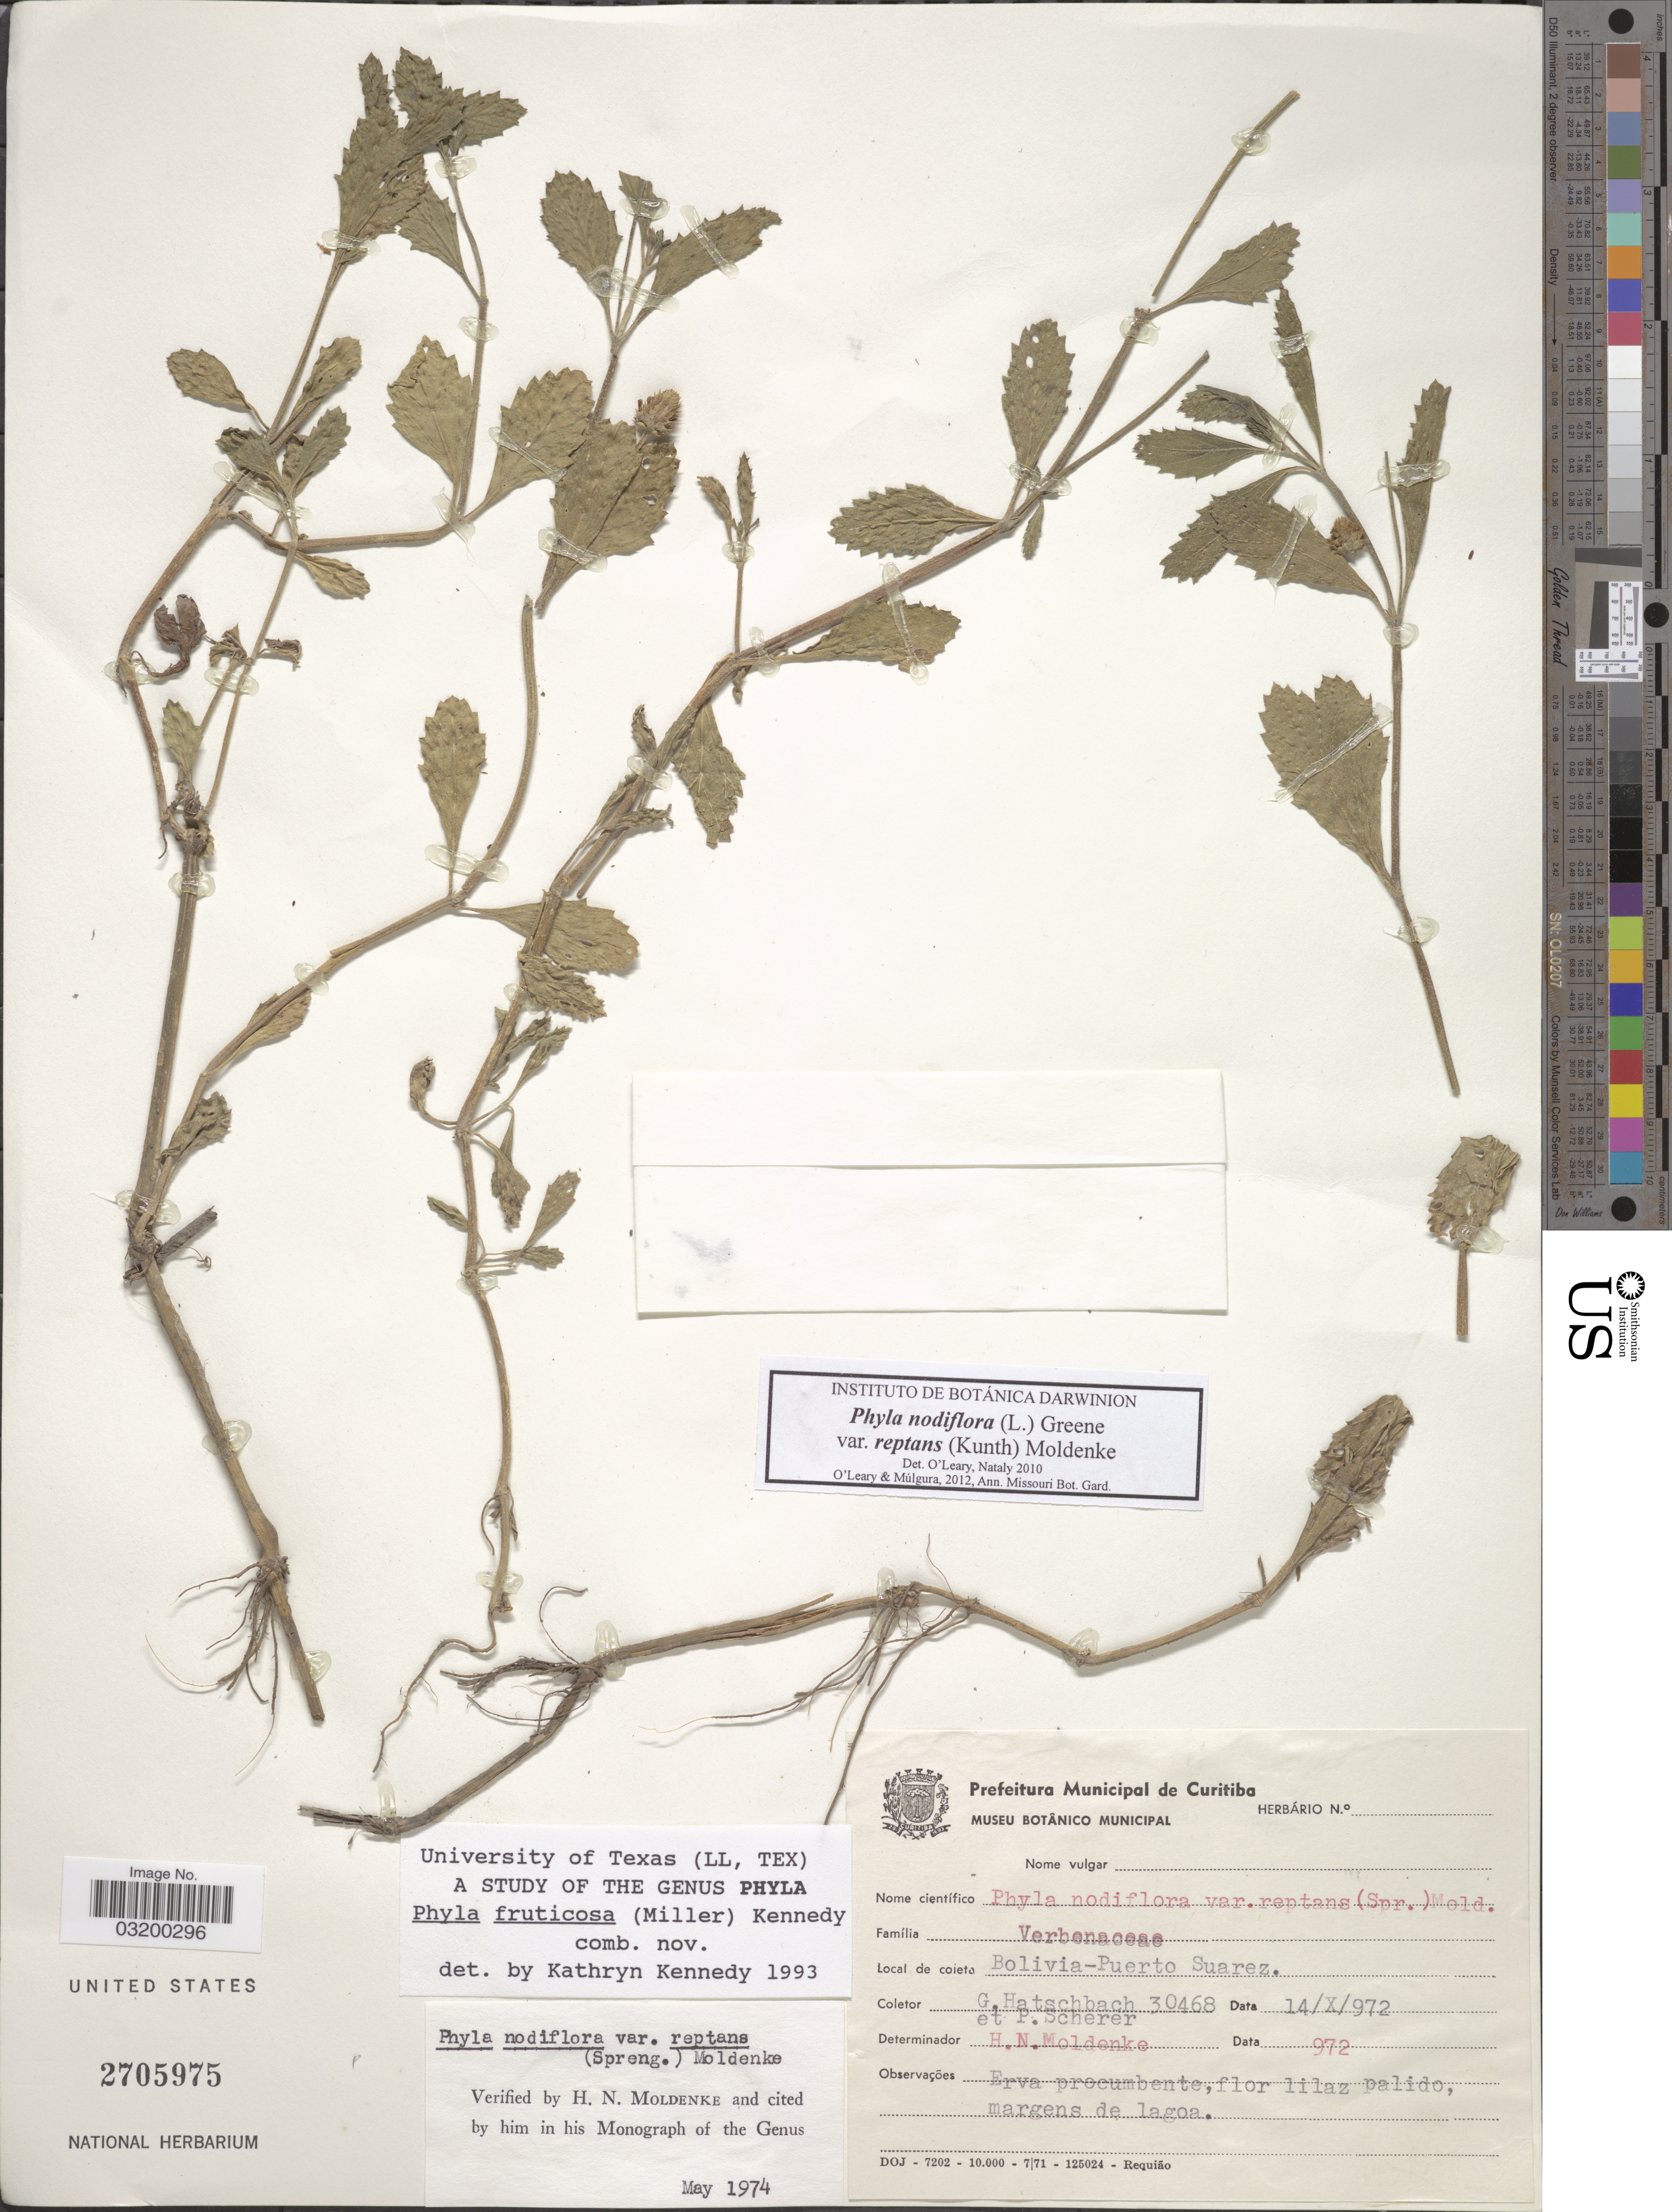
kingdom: Plantae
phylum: Tracheophyta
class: Magnoliopsida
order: Lamiales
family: Verbenaceae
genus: Phyla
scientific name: Phyla nodiflora var. reptans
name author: (Kunth) Moldenke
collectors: G. Hatschbach & P. Scherer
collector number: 30468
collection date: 1972-10-14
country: Bolivia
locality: Puerto Suarez.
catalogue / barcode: US 2705975